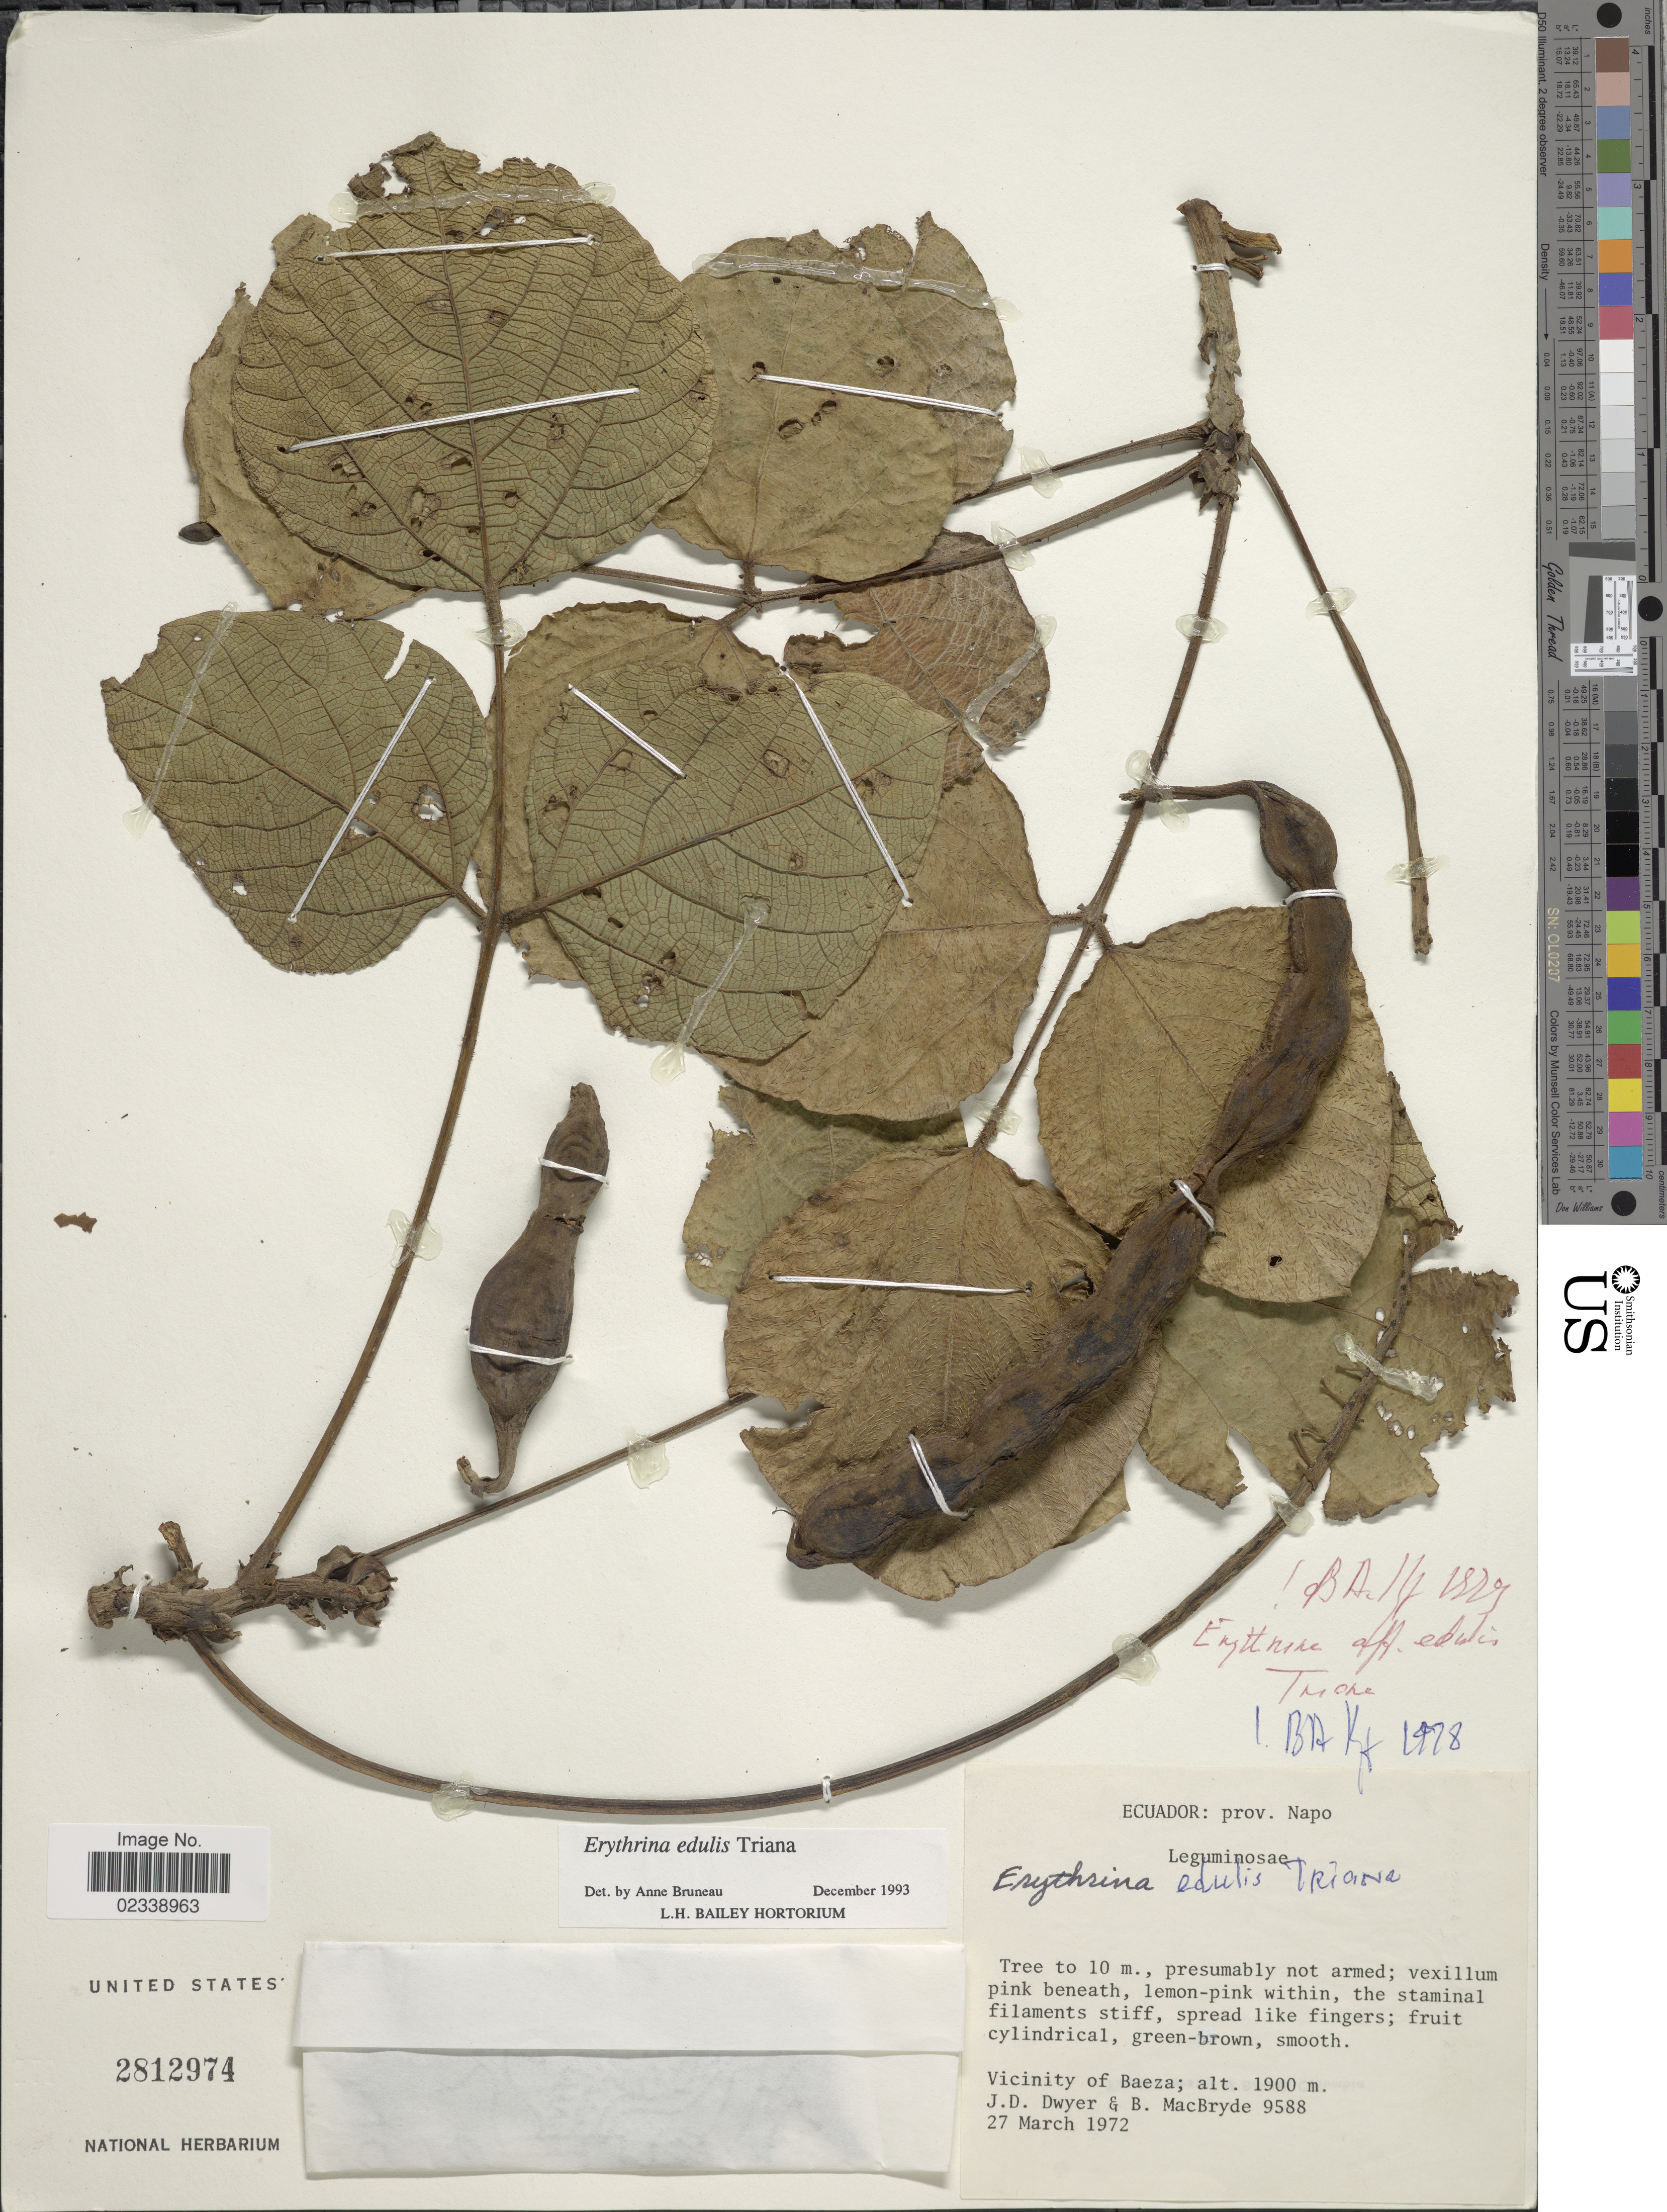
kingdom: Plantae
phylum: Tracheophyta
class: Magnoliopsida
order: Fabales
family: Fabaceae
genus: Erythrina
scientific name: Erythrina edulis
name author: Triana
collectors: J. D. Dwyer & B. MacBryde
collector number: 9588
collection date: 1972-03-27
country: Ecuador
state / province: Napo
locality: Vicinity of Baeza.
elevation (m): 1900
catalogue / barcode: US 2812974